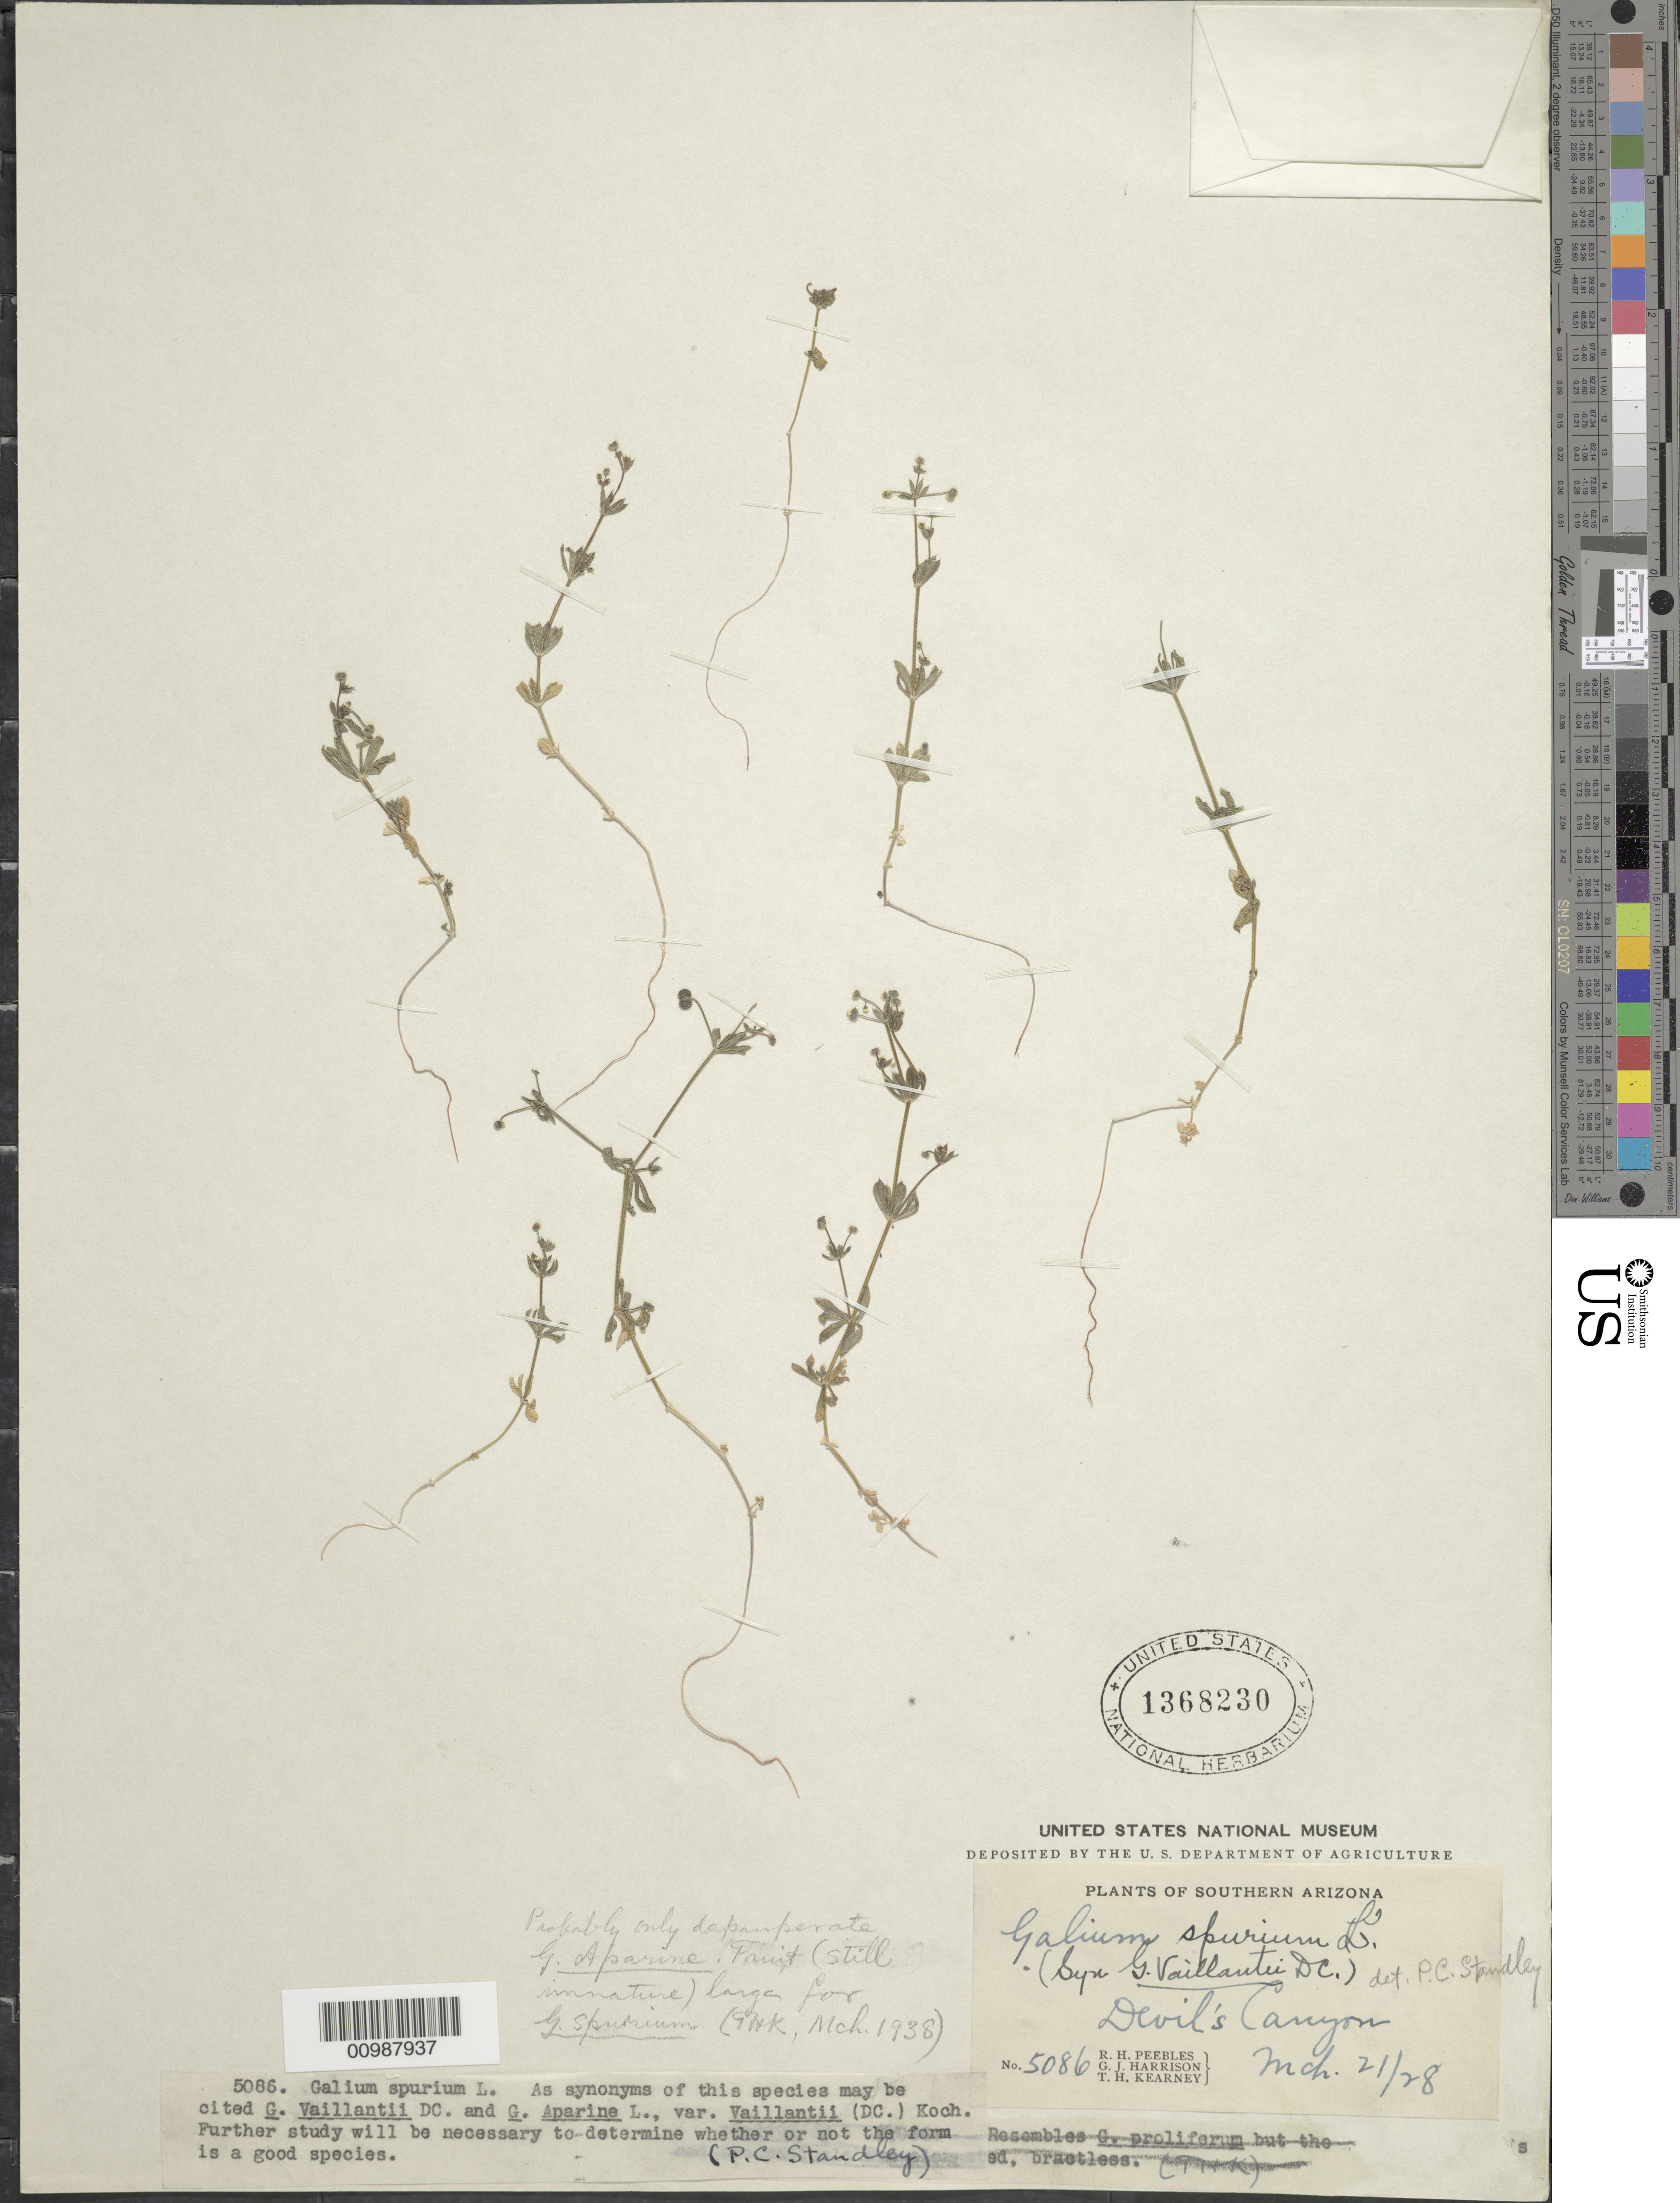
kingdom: Plantae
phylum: Tracheophyta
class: Magnoliopsida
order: Gentianales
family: Rubiaceae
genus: Galium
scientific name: Galium aparine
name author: L.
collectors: R. H. Peebles & G. J. Harrison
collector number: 5086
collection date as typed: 21 Mar 1828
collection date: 1828-03-21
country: United States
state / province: Arizona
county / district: Pinal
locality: Devil's Canyon.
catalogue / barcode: US 1368230